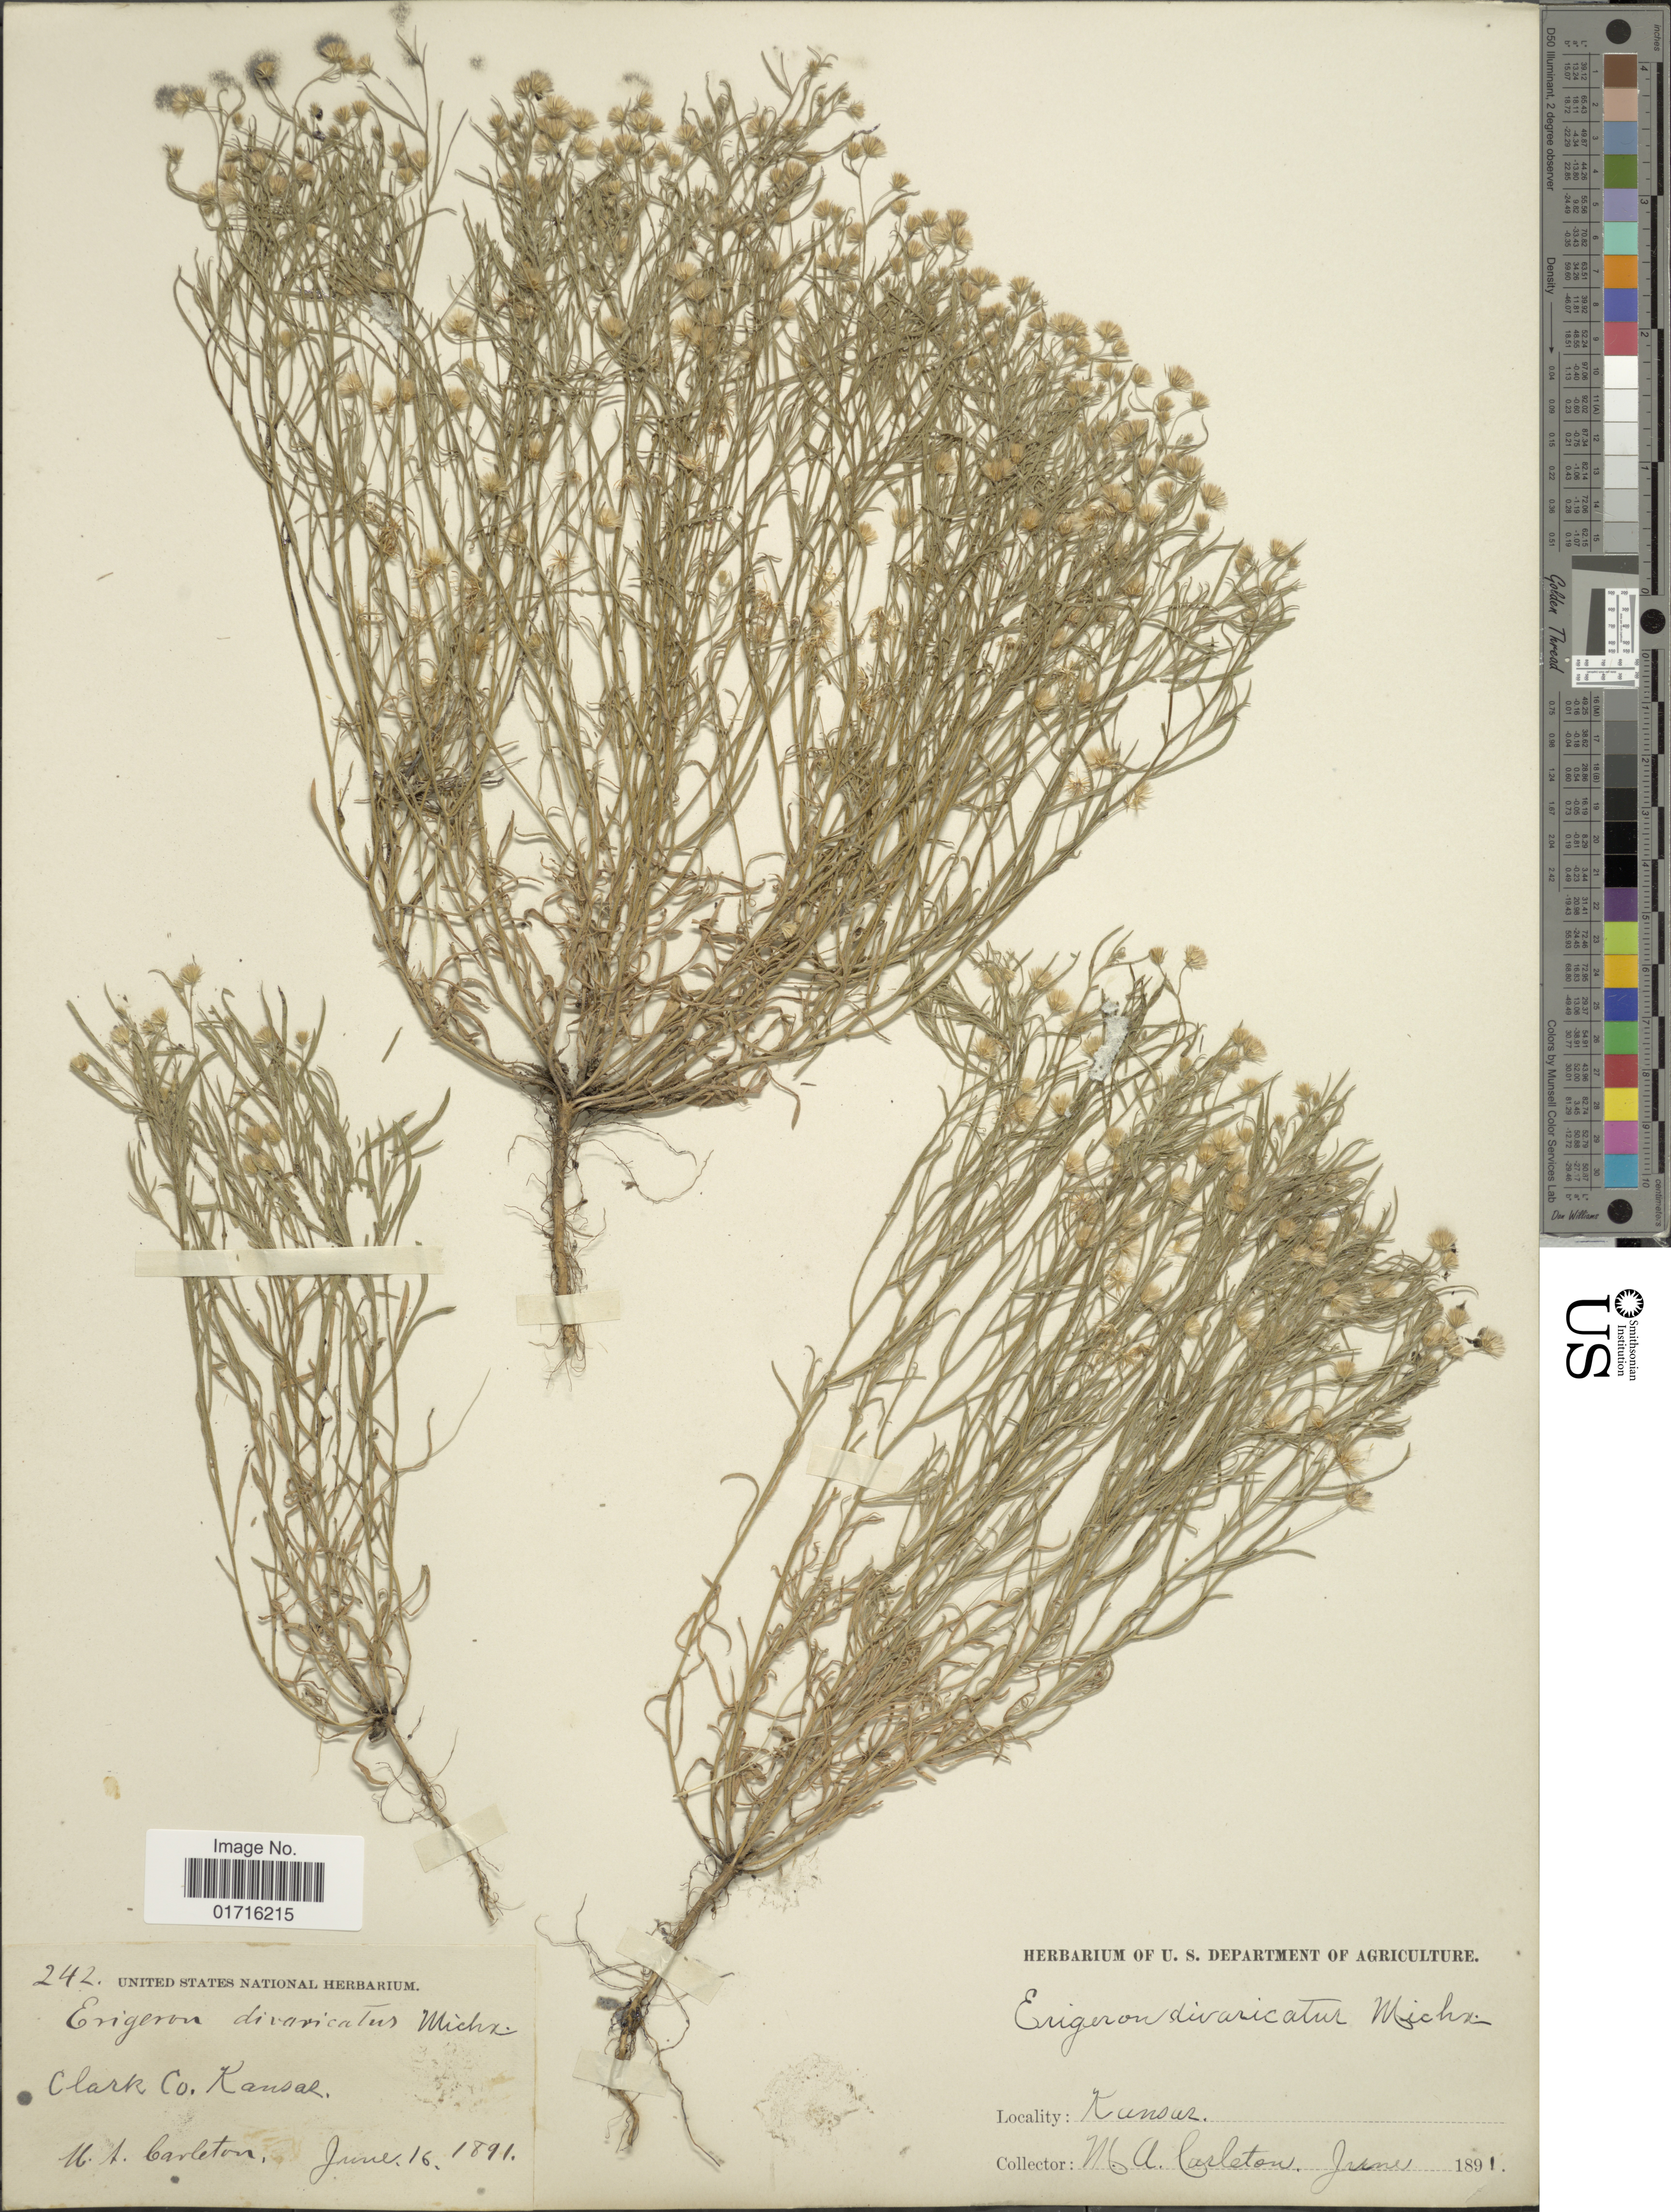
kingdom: Plantae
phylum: Tracheophyta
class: Magnoliopsida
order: Asterales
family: Asteraceae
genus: Conyza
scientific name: Conyza divaricata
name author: Spreng.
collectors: M. A. Carleton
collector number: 242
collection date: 1891-06-16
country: United States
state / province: Kansas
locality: Clark Co.